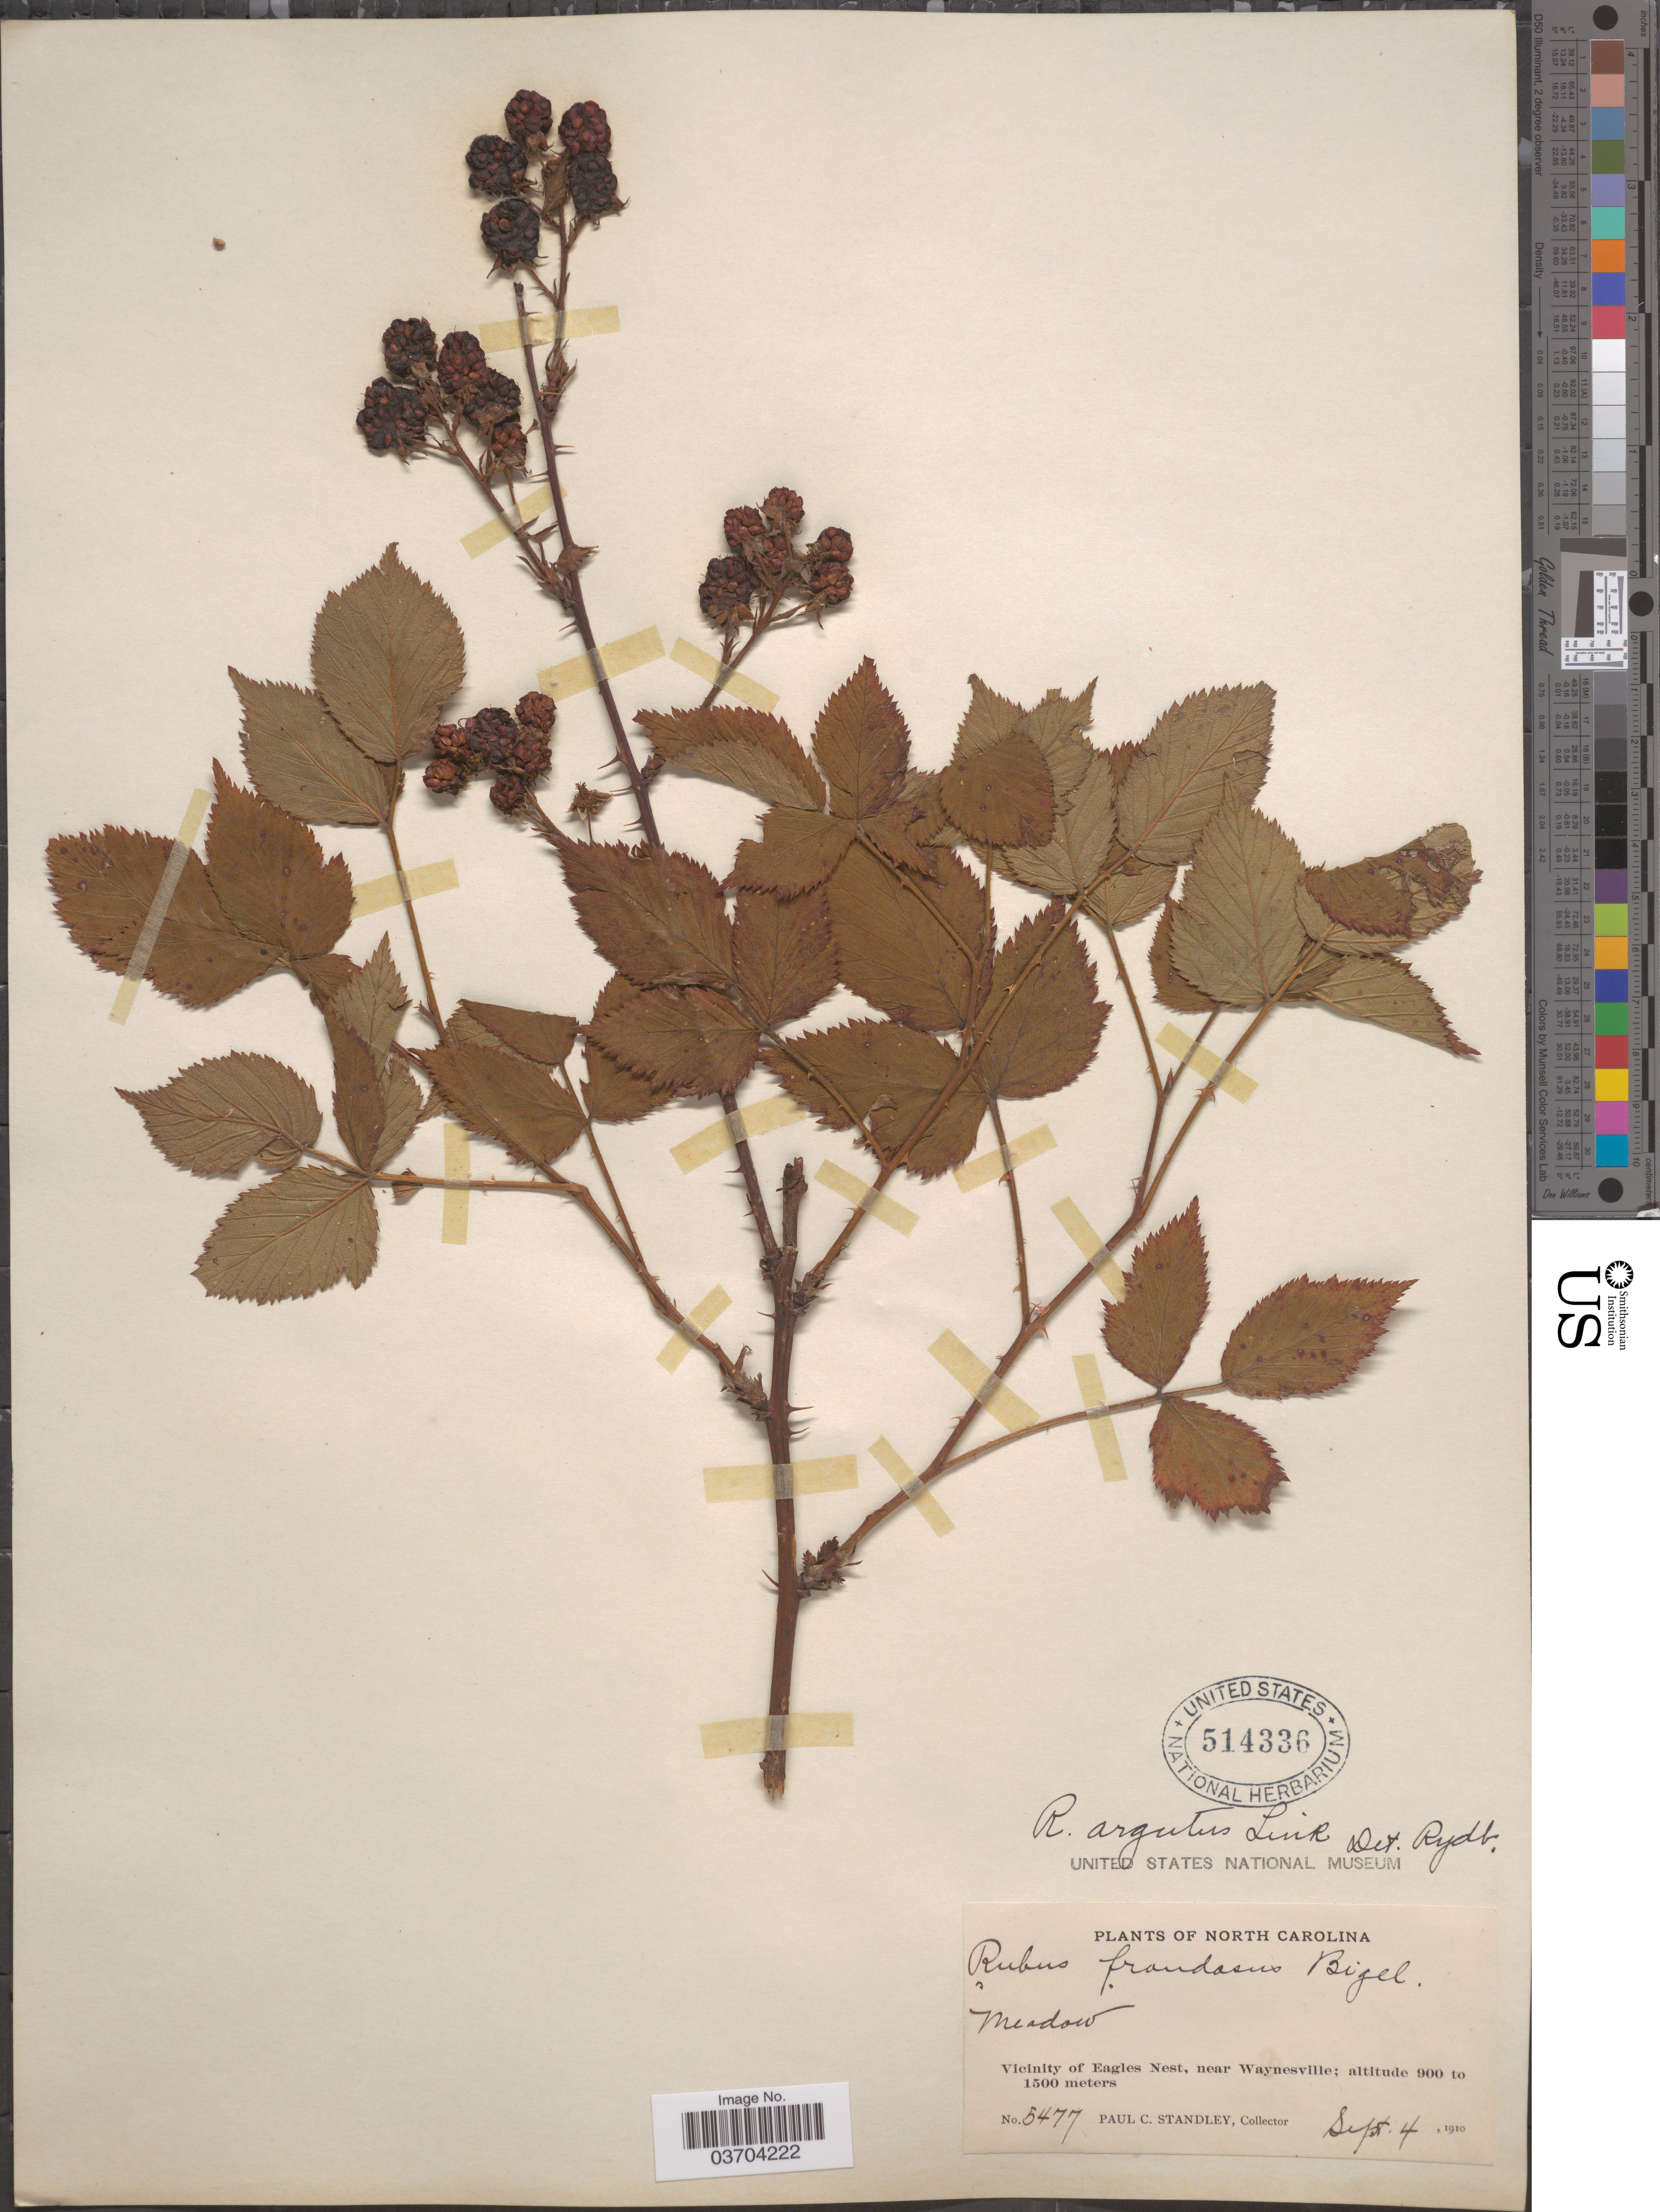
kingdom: Plantae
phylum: Tracheophyta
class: Magnoliopsida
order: Rosales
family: Rosaceae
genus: Rubus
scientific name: Rubus argutus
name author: Link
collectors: P. C. Standley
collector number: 5477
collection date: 1910-09-04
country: United States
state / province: North Carolina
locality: Vicinity of Eagles Nest, near Waynesville.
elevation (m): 900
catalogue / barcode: US 514336